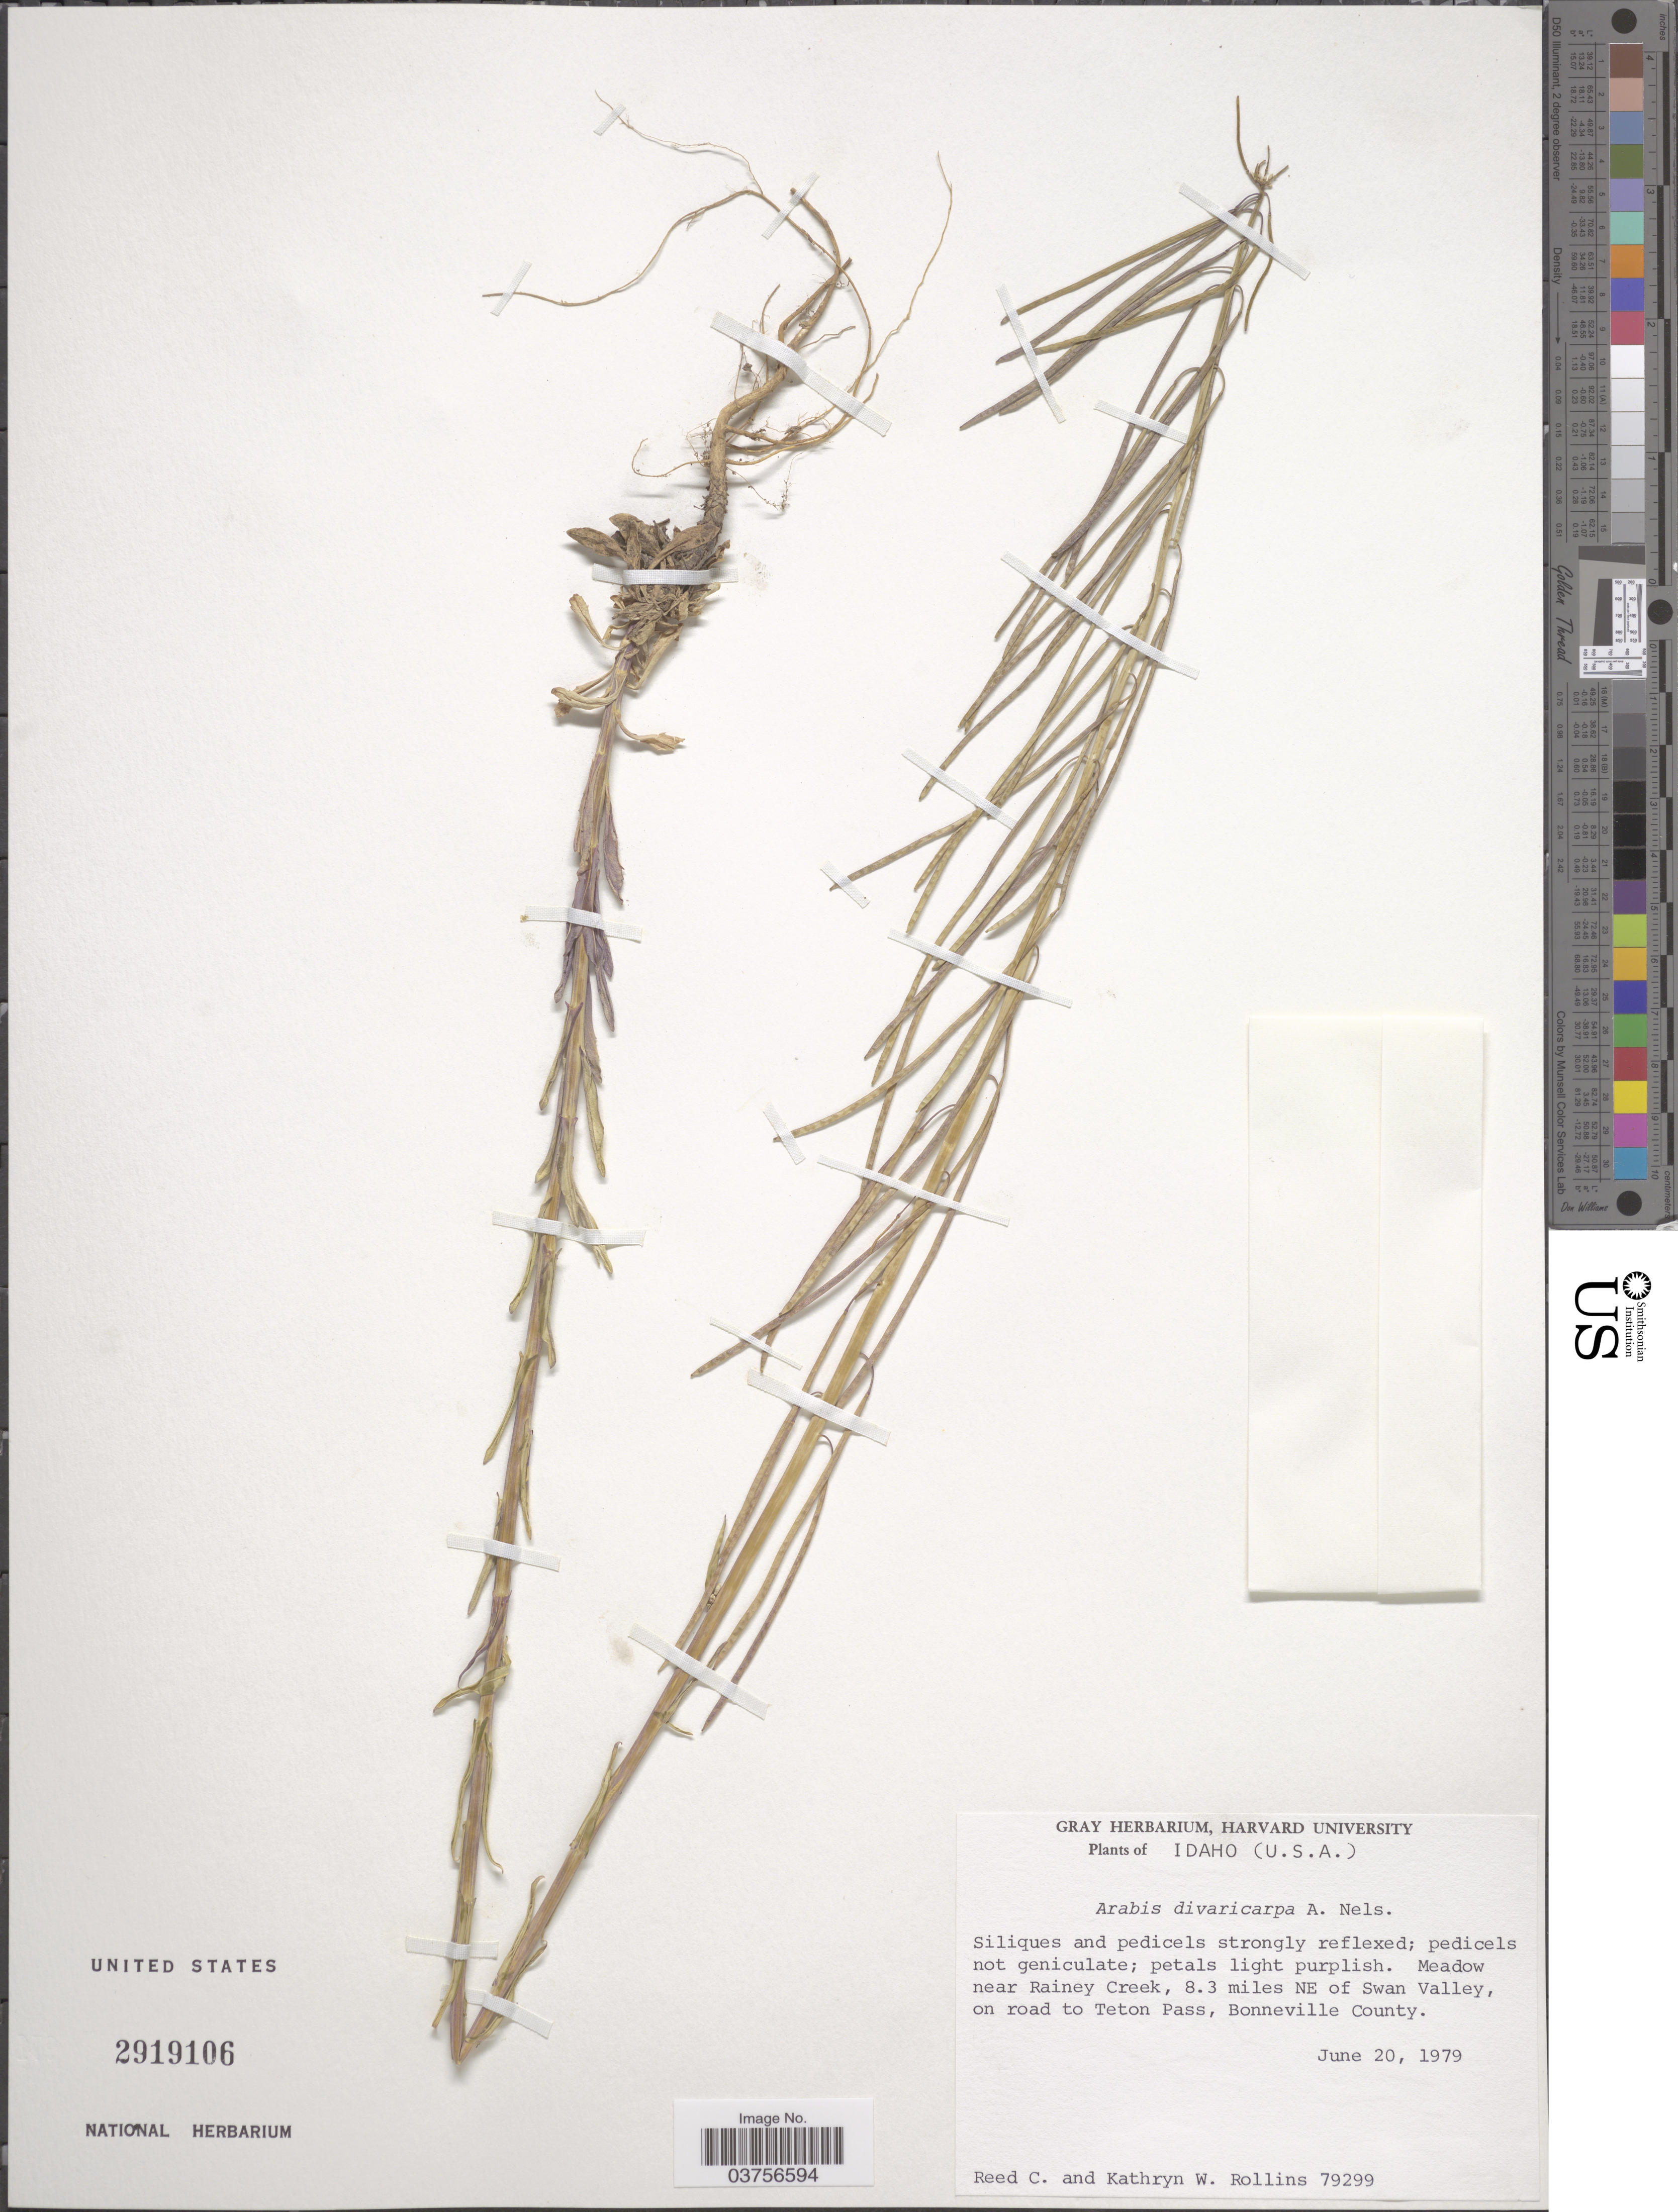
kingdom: Plantae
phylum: Tracheophyta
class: Magnoliopsida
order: Brassicales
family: Brassicaceae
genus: Arabis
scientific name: Arabis divaricarpa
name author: A. Nelson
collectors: R. C. Rollins & K. W. Rollins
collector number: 79299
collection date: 1979-06-20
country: United States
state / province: Idaho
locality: Meadow near Rainey Creek, 8.3 miles NE of Swan Valley, on road to Teton Pass, Bonneville County.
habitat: meadow near creek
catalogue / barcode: US 2919106